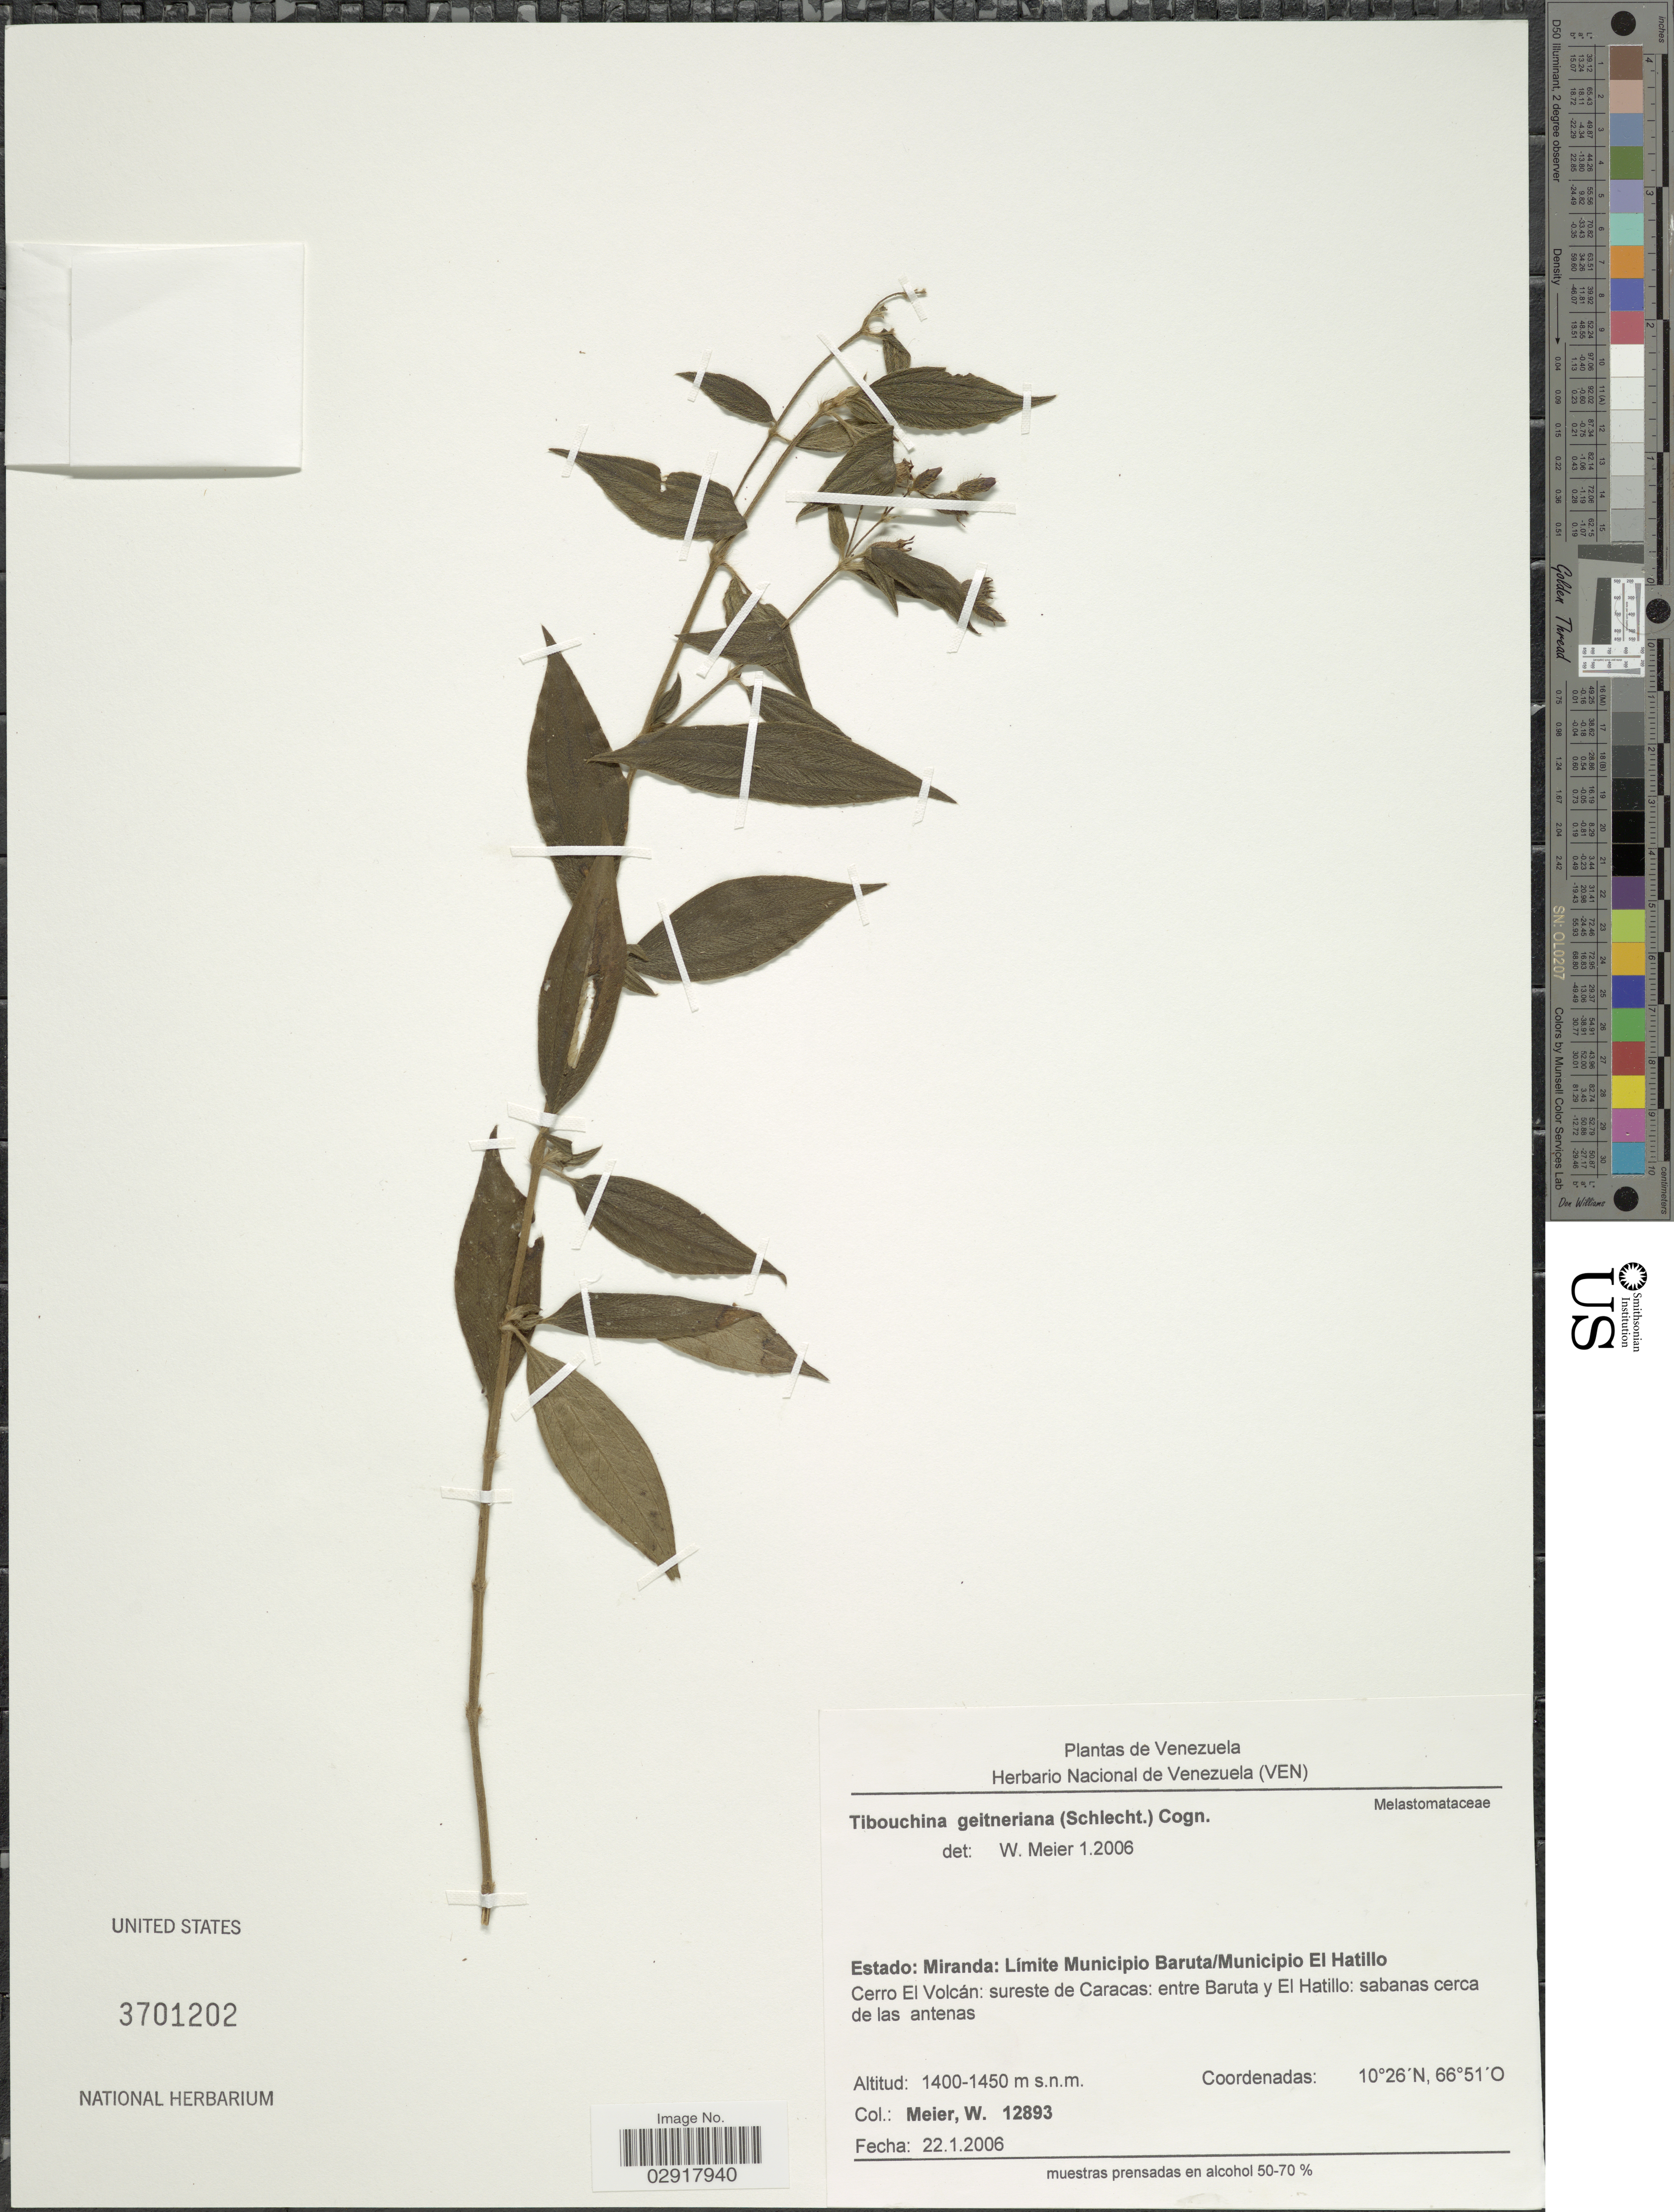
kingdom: Plantae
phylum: Tracheophyta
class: Magnoliopsida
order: Myrtales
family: Melastomataceae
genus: Chaetogastra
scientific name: Chaetogastra geitneriana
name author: Schltdl.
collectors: W. Meier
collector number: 12893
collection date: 2006-01-22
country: Venezuela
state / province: Miranda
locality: Límite Municipio Baruta/Municipio El Hatillo. Cerro El Volcán: sureste de Caracas: entre Baruta y El Hatillo: sabanas cerca de las antenas.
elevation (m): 1400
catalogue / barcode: US 3701202